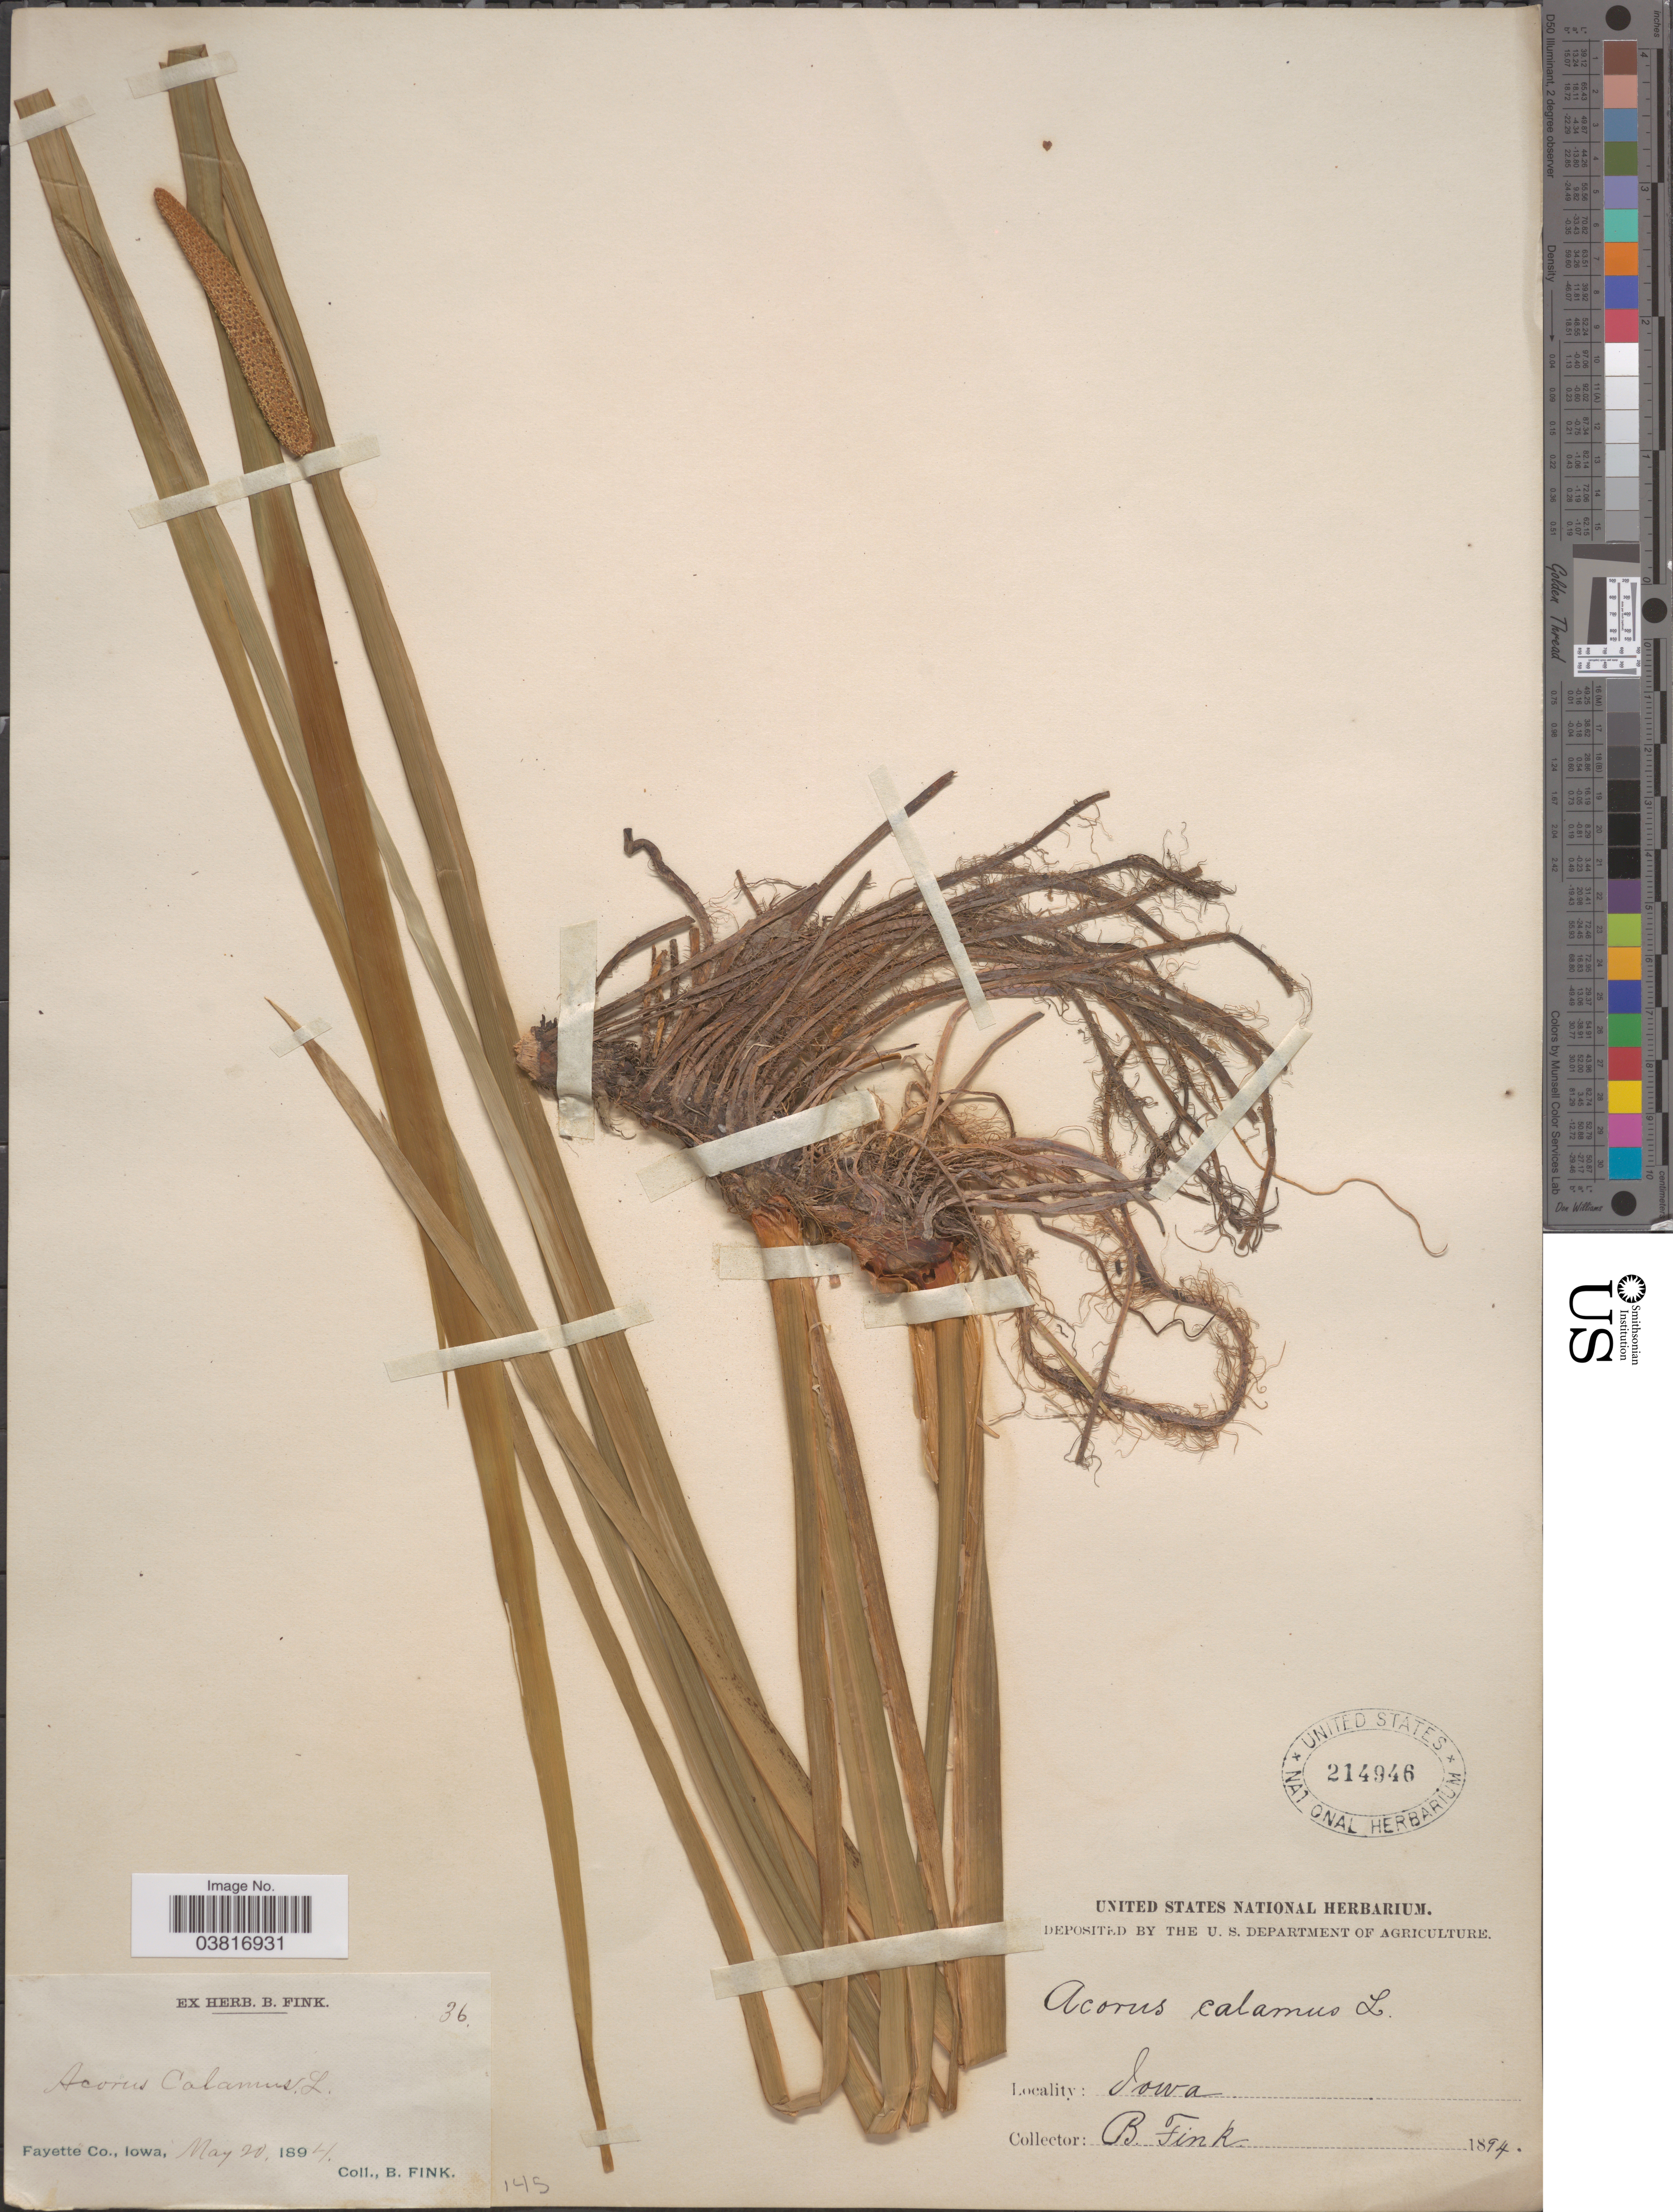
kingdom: Plantae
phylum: Tracheophyta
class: Liliopsida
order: Acorales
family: Acoraceae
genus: Acorus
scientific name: Acorus calamus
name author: L.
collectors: B. Fink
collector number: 36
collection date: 1894-05-20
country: United States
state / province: Iowa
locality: Fayette Co.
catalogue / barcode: US 214946